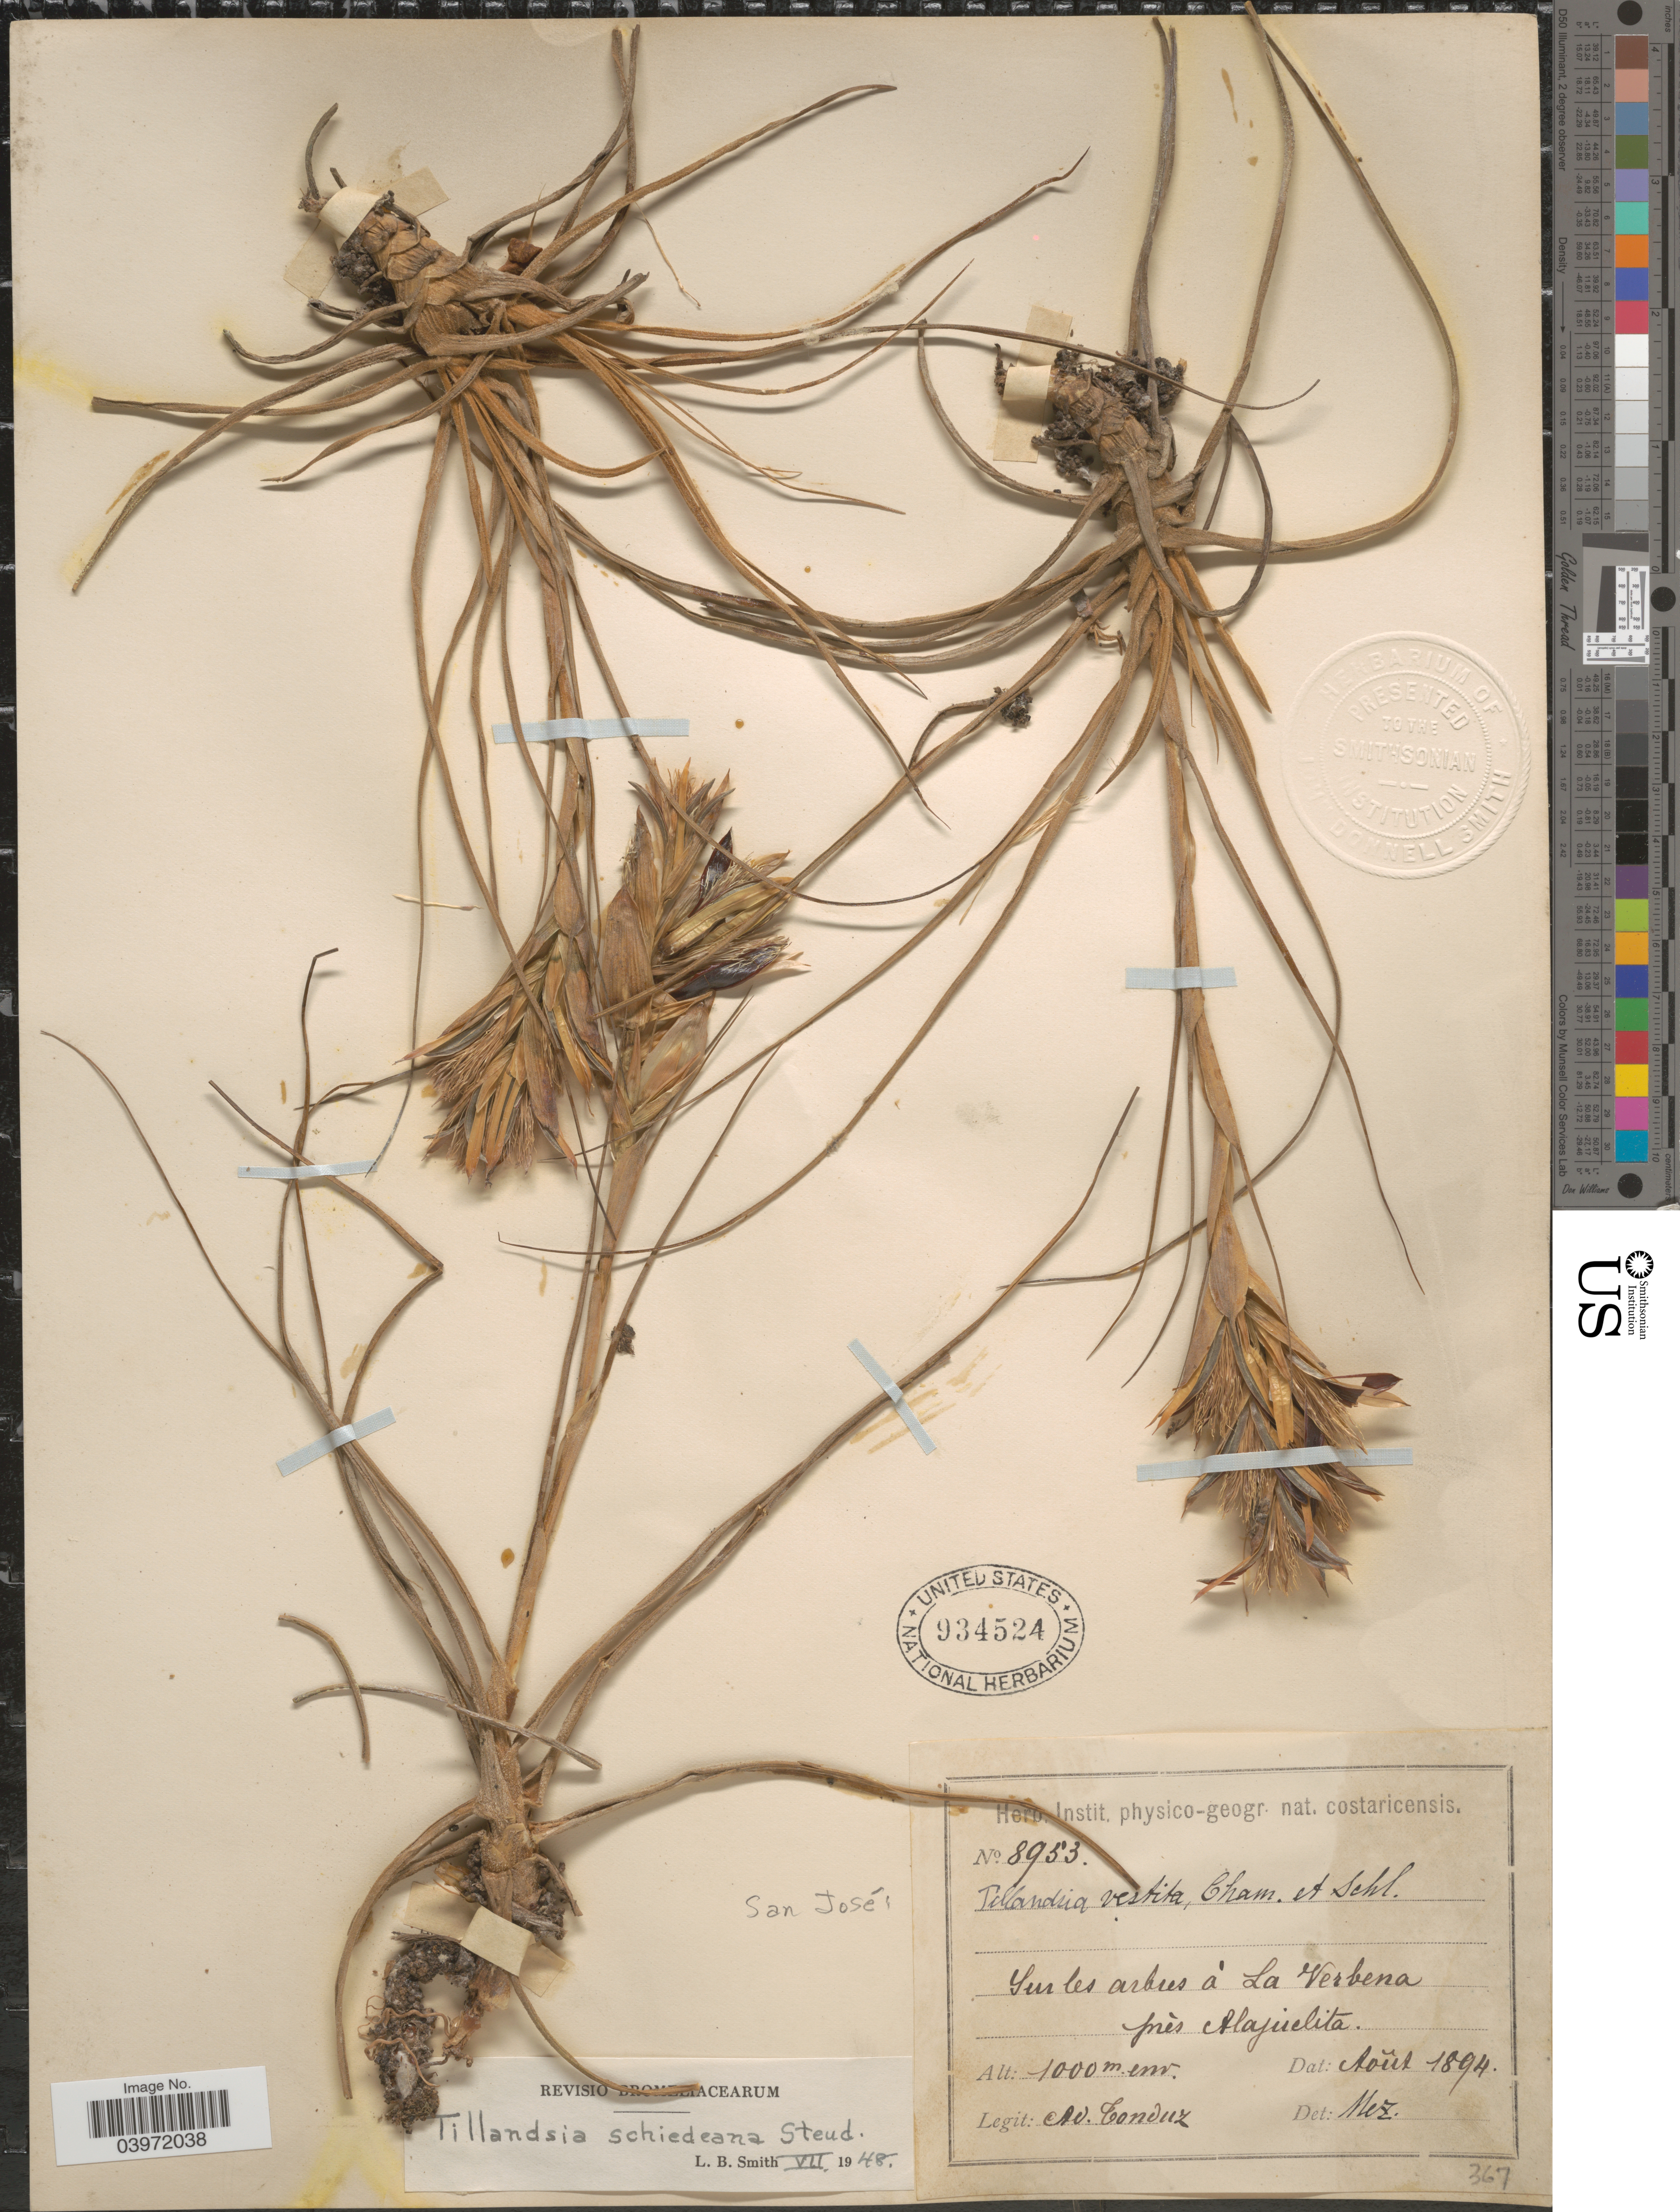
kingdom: Plantae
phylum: Tracheophyta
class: Liliopsida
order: Poales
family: Bromeliaceae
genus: Tillandsia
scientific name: Tillandsia schiedeana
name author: Steud.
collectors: A. Tonduz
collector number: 8953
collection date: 1894-08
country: Costa Rica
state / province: San José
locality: Sur les arbres à La Verbena près Alajuelita.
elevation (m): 1000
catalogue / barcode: US 934524